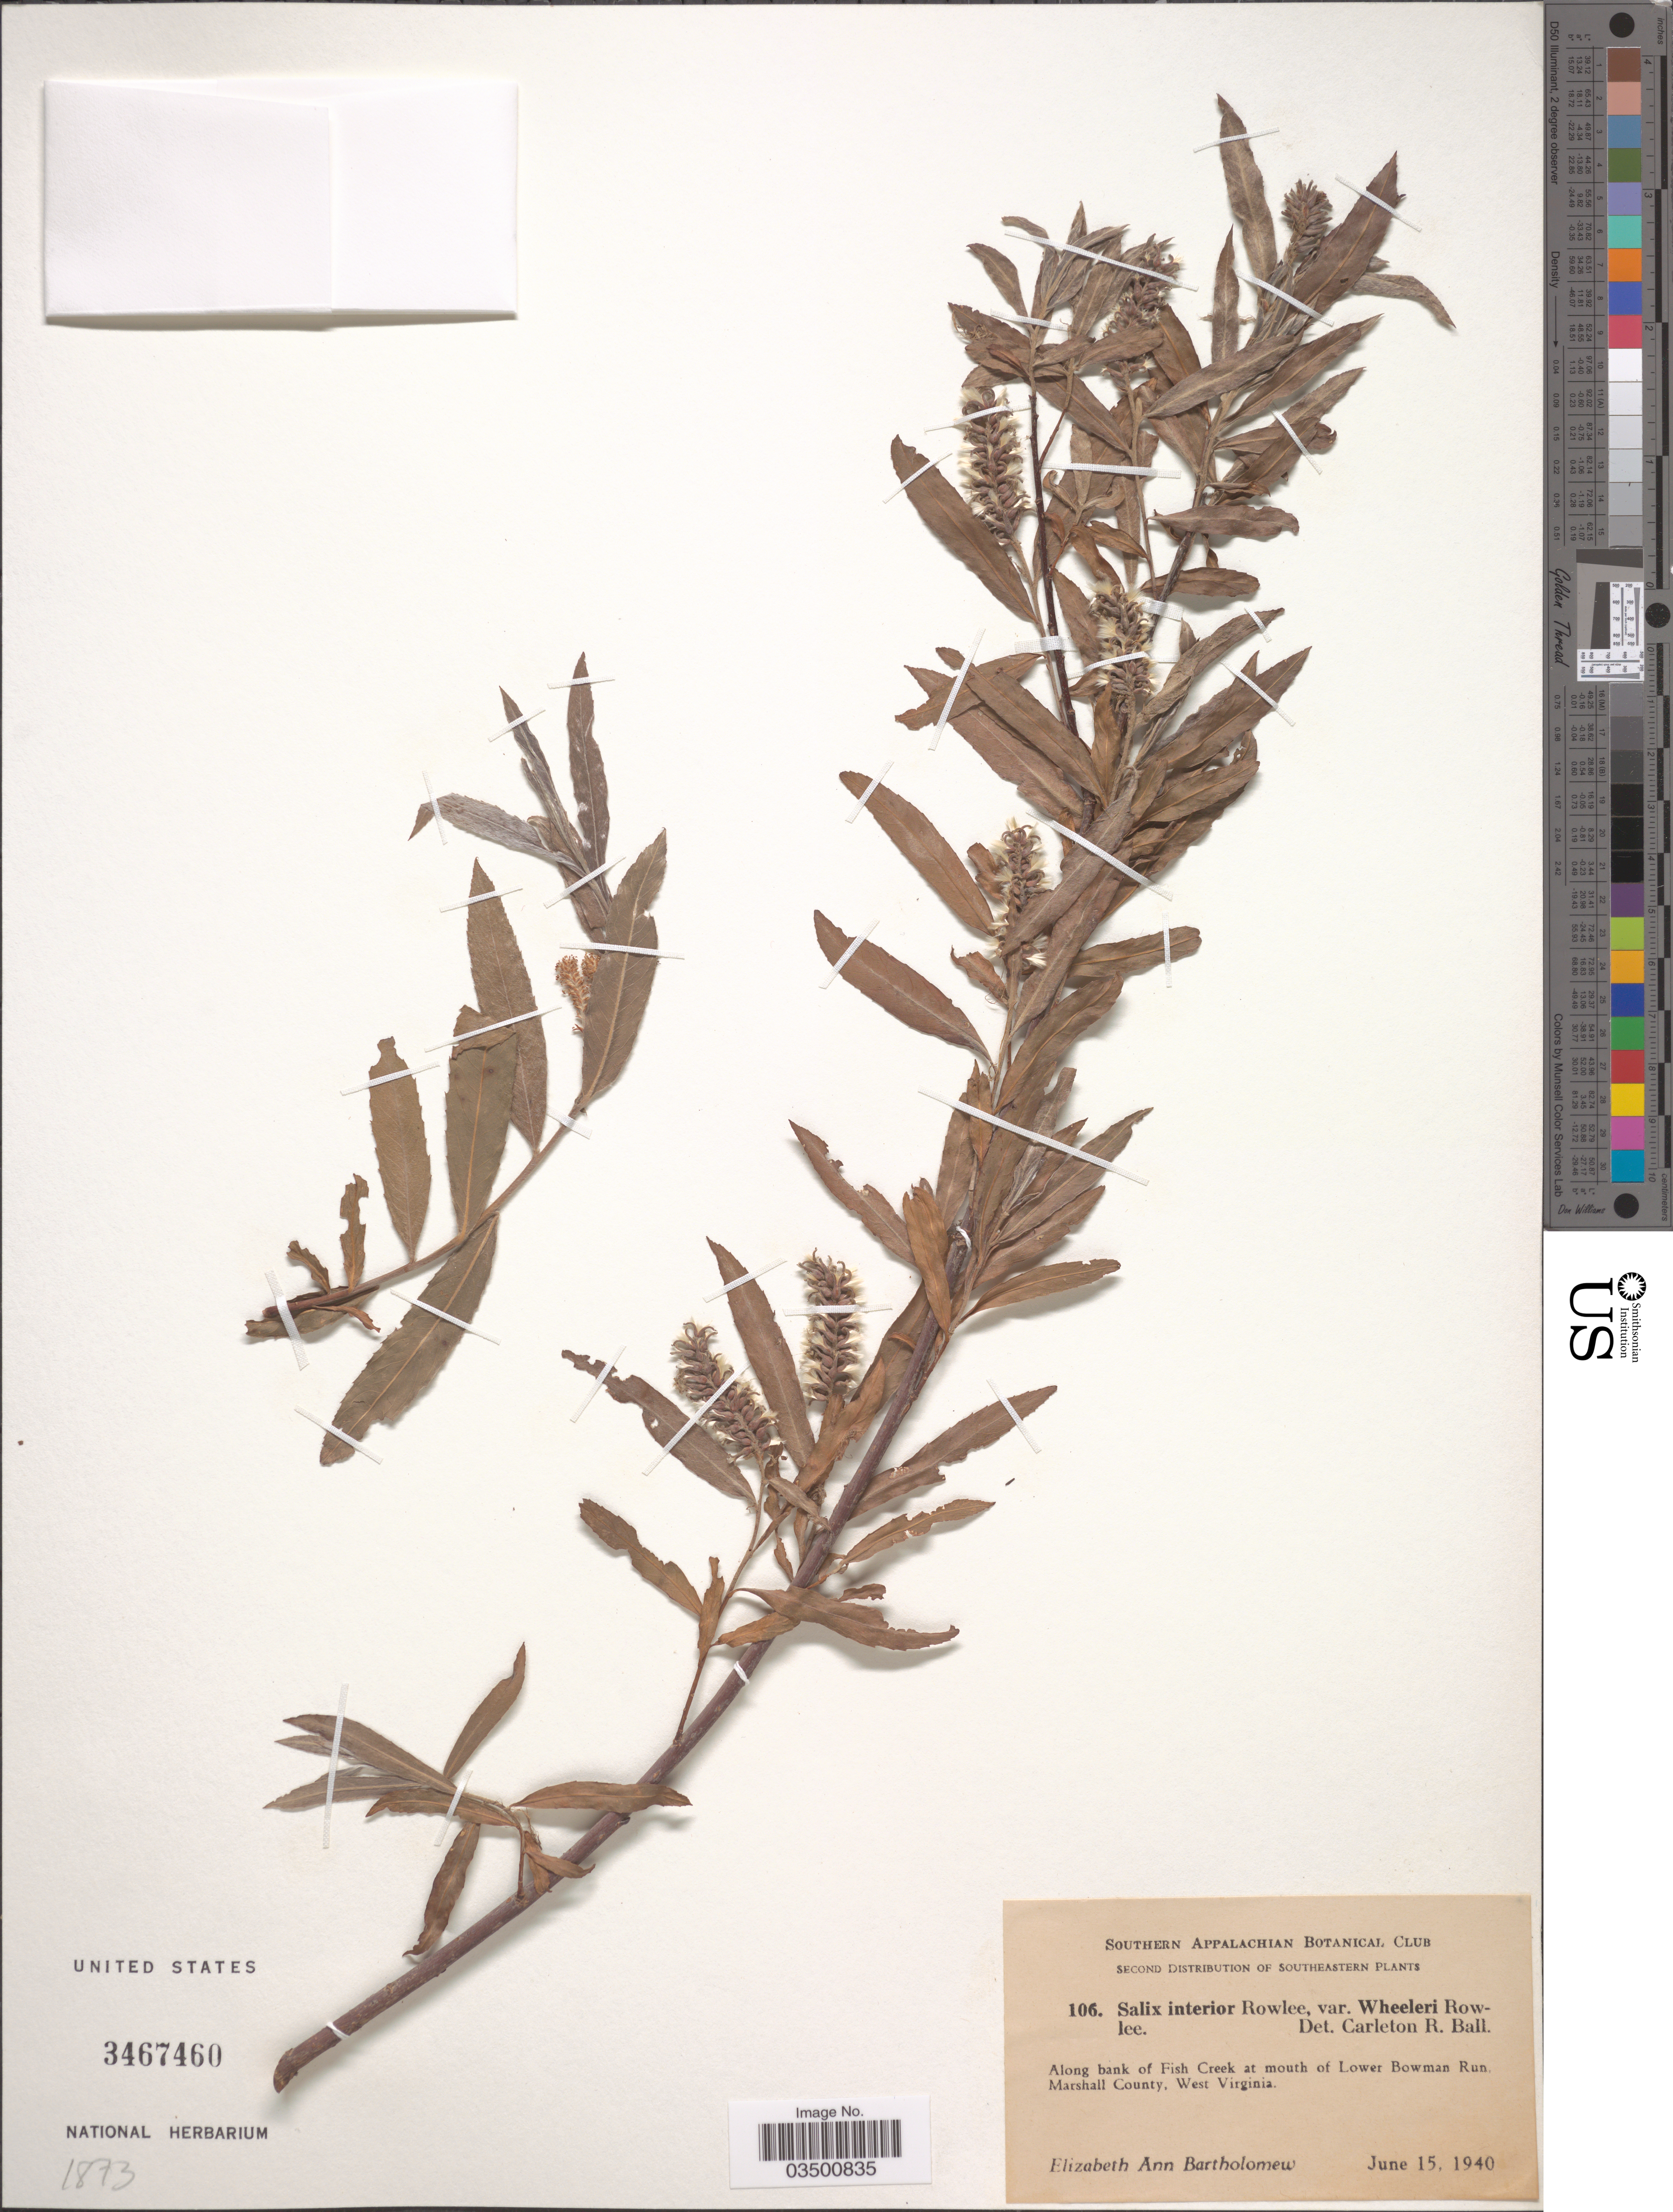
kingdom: Plantae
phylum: Tracheophyta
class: Magnoliopsida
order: Malpighiales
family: Salicaceae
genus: Salix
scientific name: Salix interior var. wheeleri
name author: Rowlee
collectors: E. Bartholomew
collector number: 106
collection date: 1940-06-15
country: United States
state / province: West Virginia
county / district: Marshall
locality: Southeastern. Along bank of Fish Creek at mouth of Lower Bowman Run. Marshall County.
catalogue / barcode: US 3467460